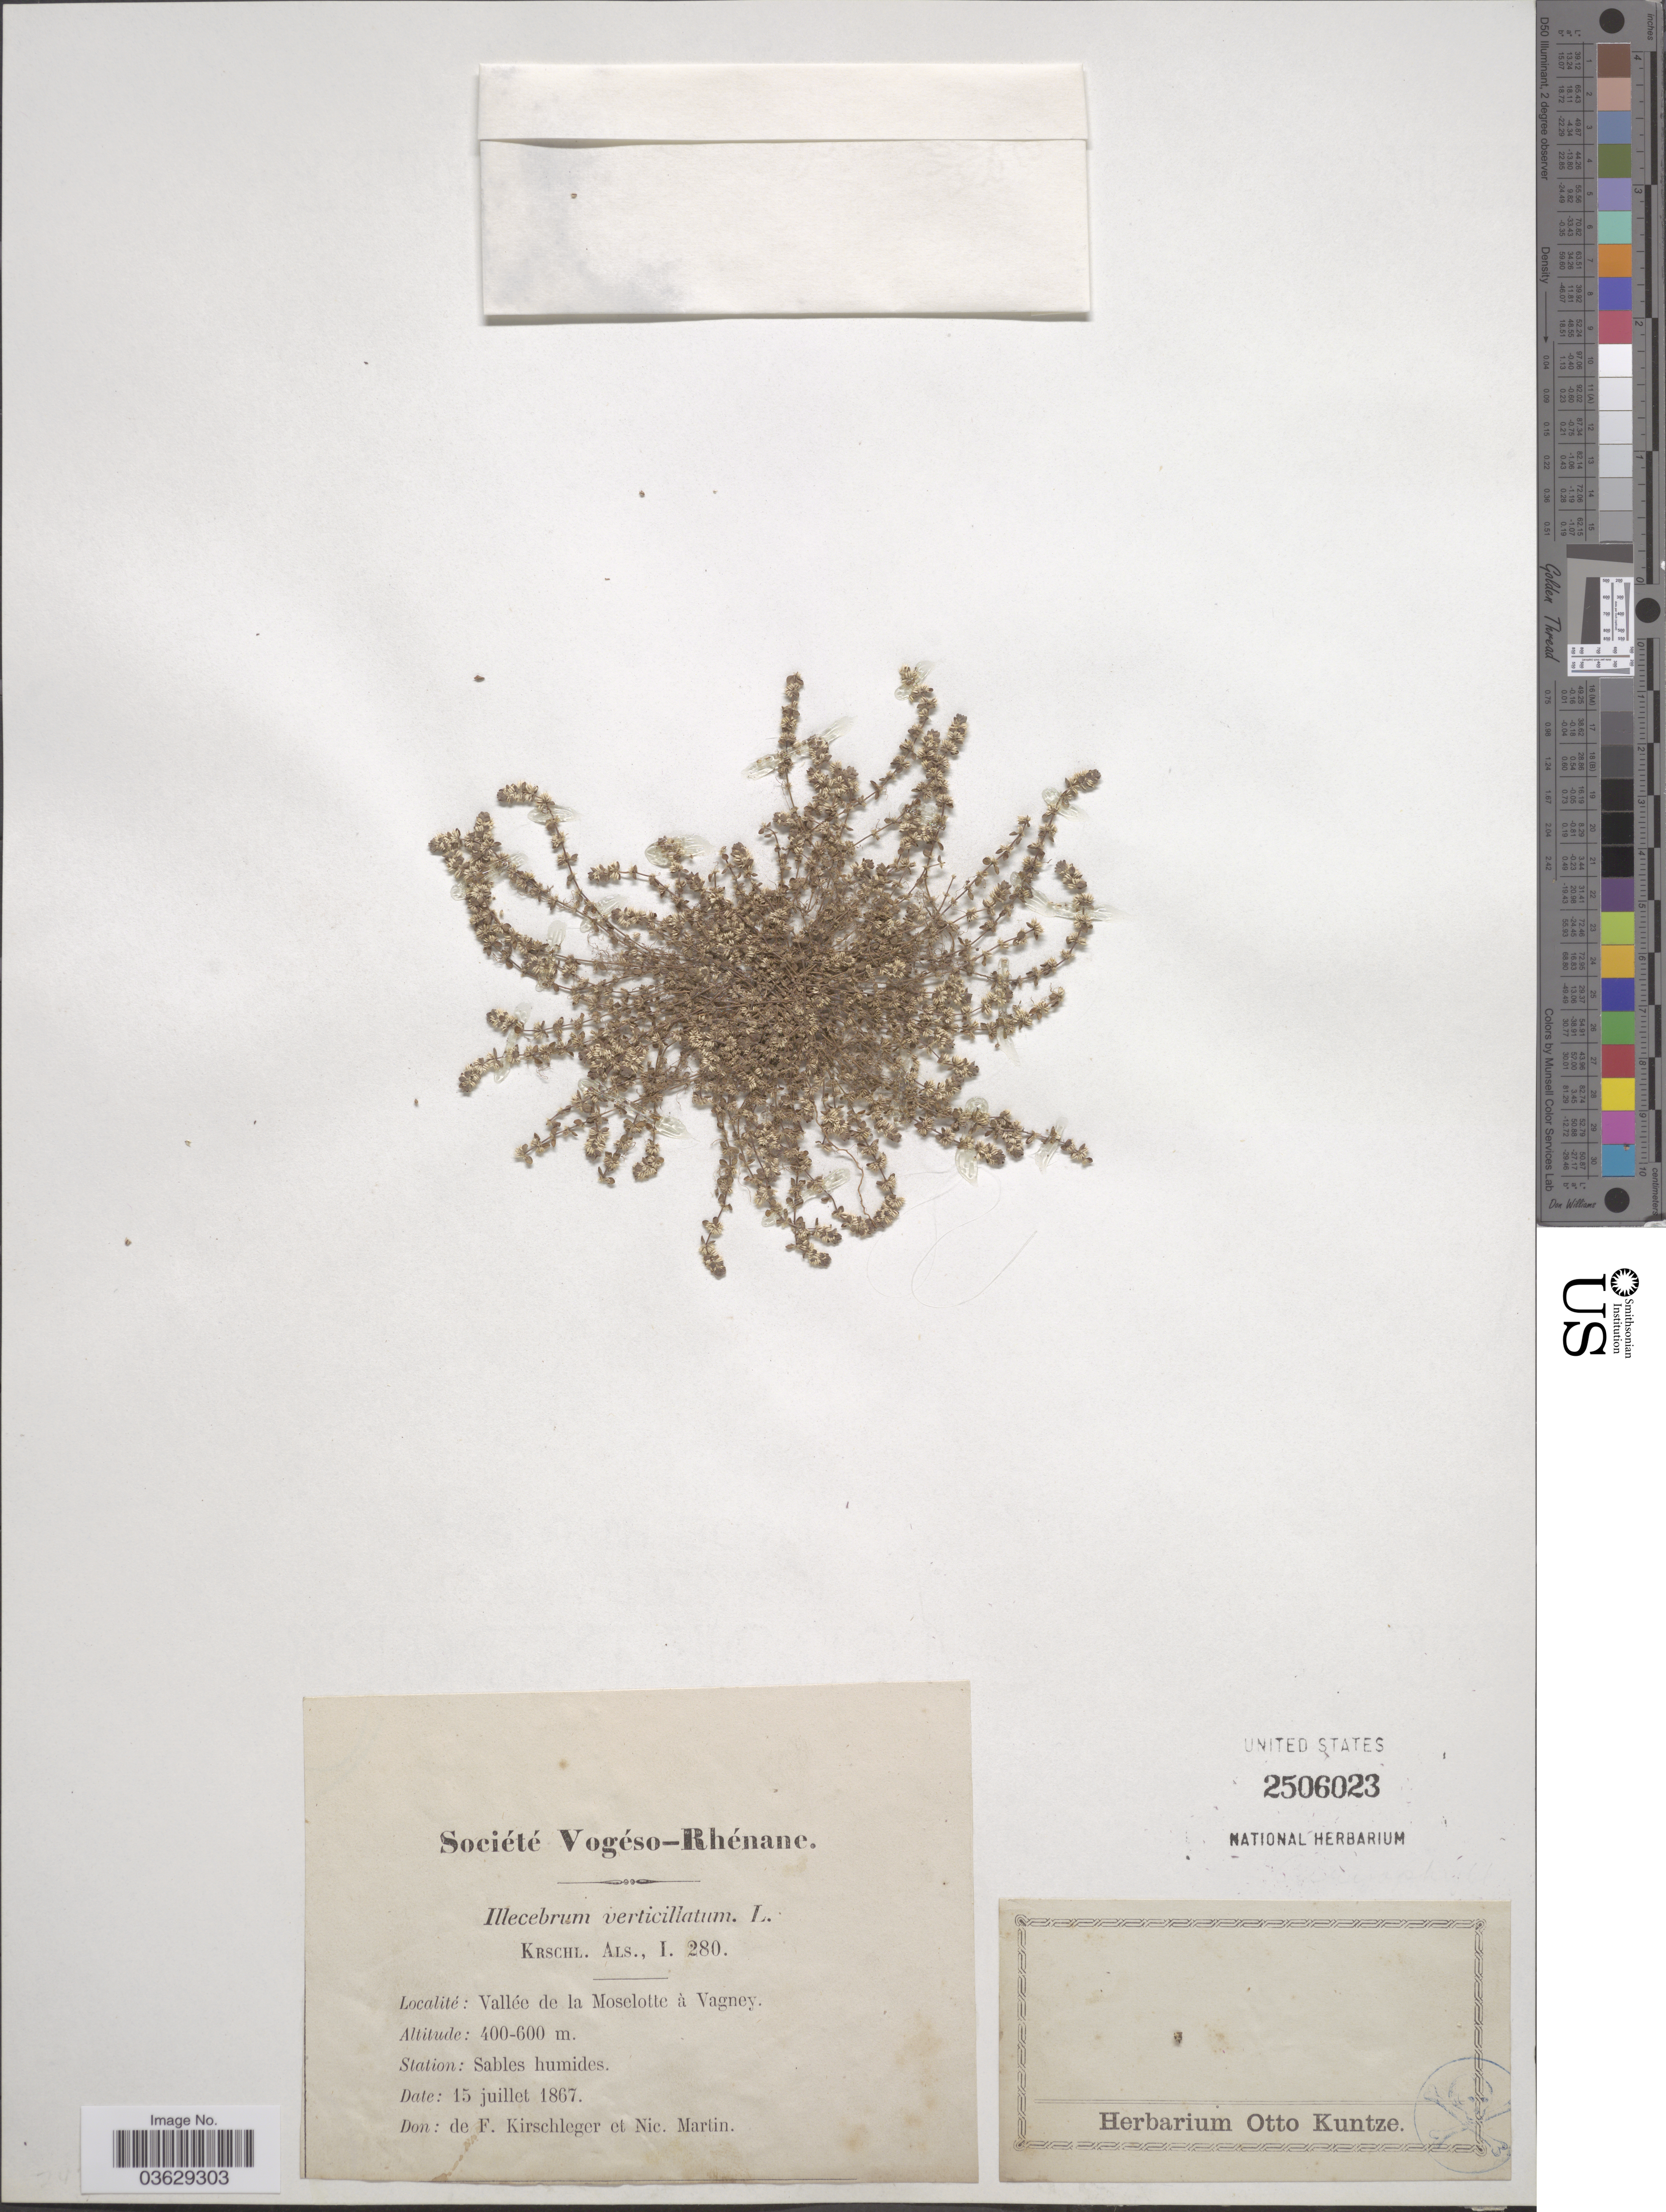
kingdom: Plantae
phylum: Tracheophyta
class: Magnoliopsida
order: Caryophyllales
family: Caryophyllaceae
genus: Illecebrum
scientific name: Illecebrum verticillatum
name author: L.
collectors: d. Kirschleger & N. Martin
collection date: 1867-07-15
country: France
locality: Vallée de la Moselotte à Vagney. Station: Sables humides.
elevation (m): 400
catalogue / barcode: US 2506023